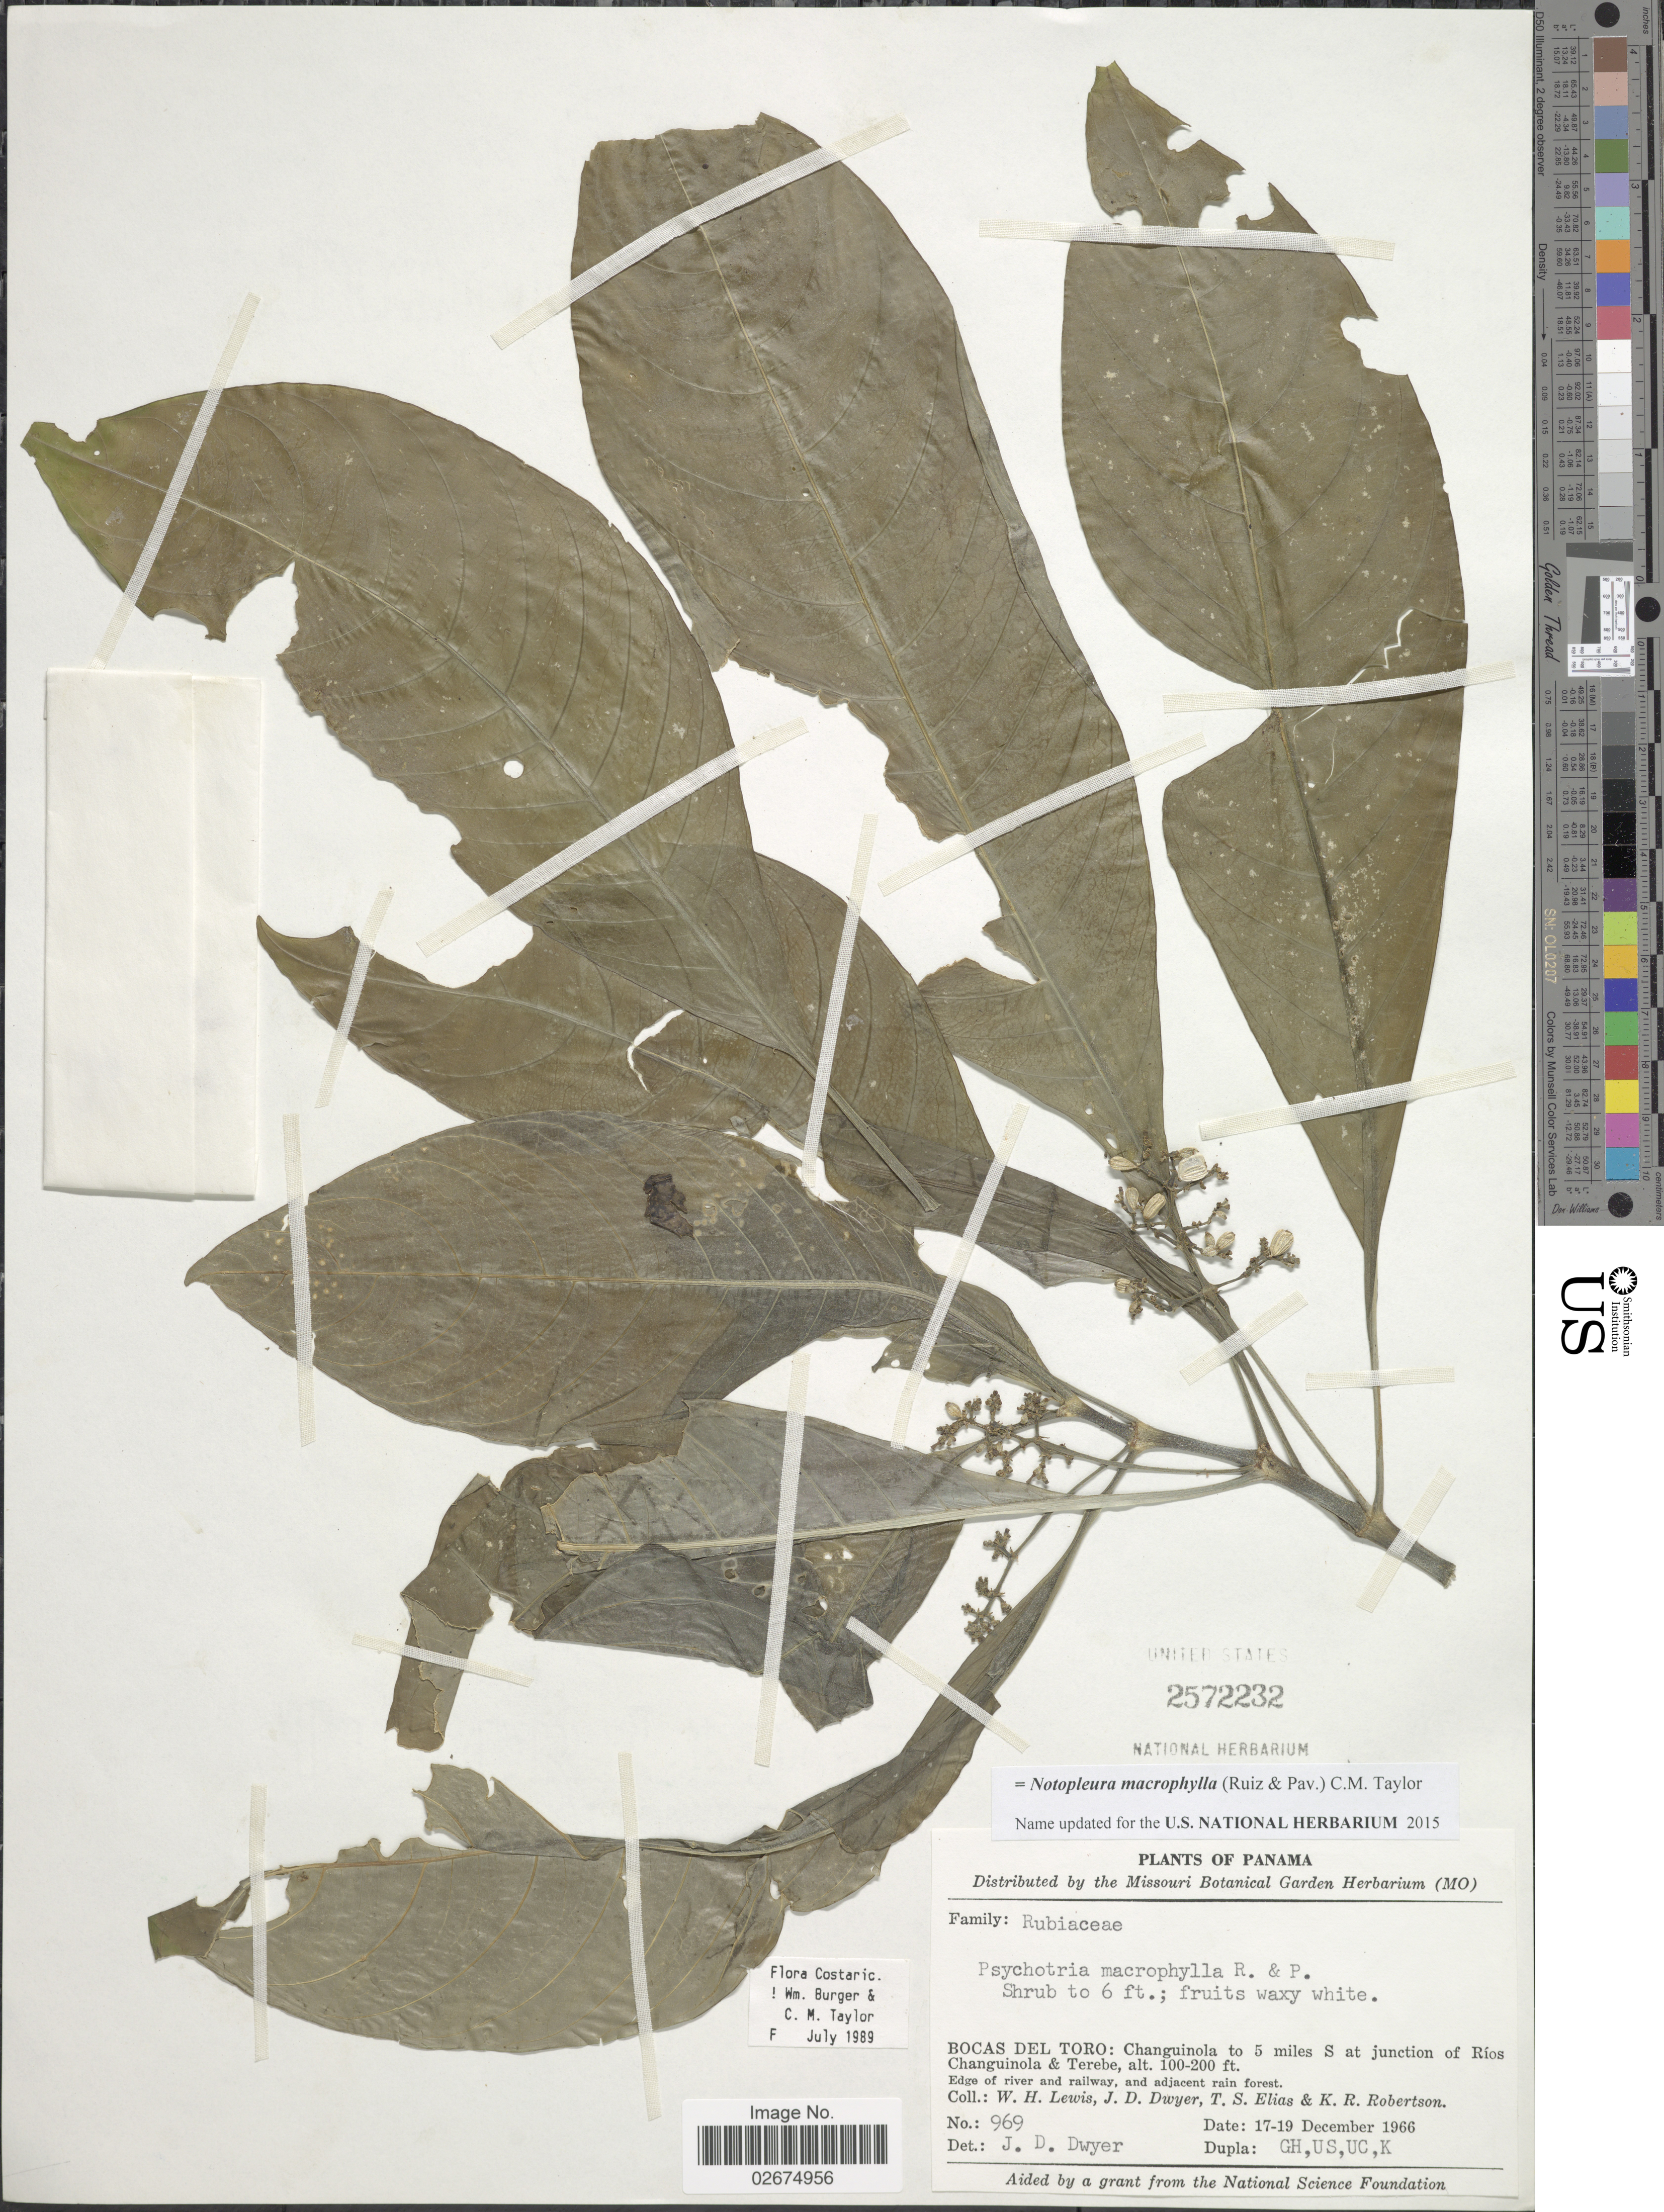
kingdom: Plantae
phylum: Tracheophyta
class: Magnoliopsida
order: Gentianales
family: Rubiaceae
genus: Notopleura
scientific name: Notopleura macrophylla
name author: (Ruiz & Pav.) C.M. Taylor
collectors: W. H. Lewis, J. D. Dwyer, T. S. Elias & K. Robertson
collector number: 969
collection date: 1966-12-17/1966-12-19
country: Panama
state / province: Bocas del Toro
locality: Changuinola to 5 miles S at junction of Ríos Changuinola & Terebe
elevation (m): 30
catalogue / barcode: US 2572232